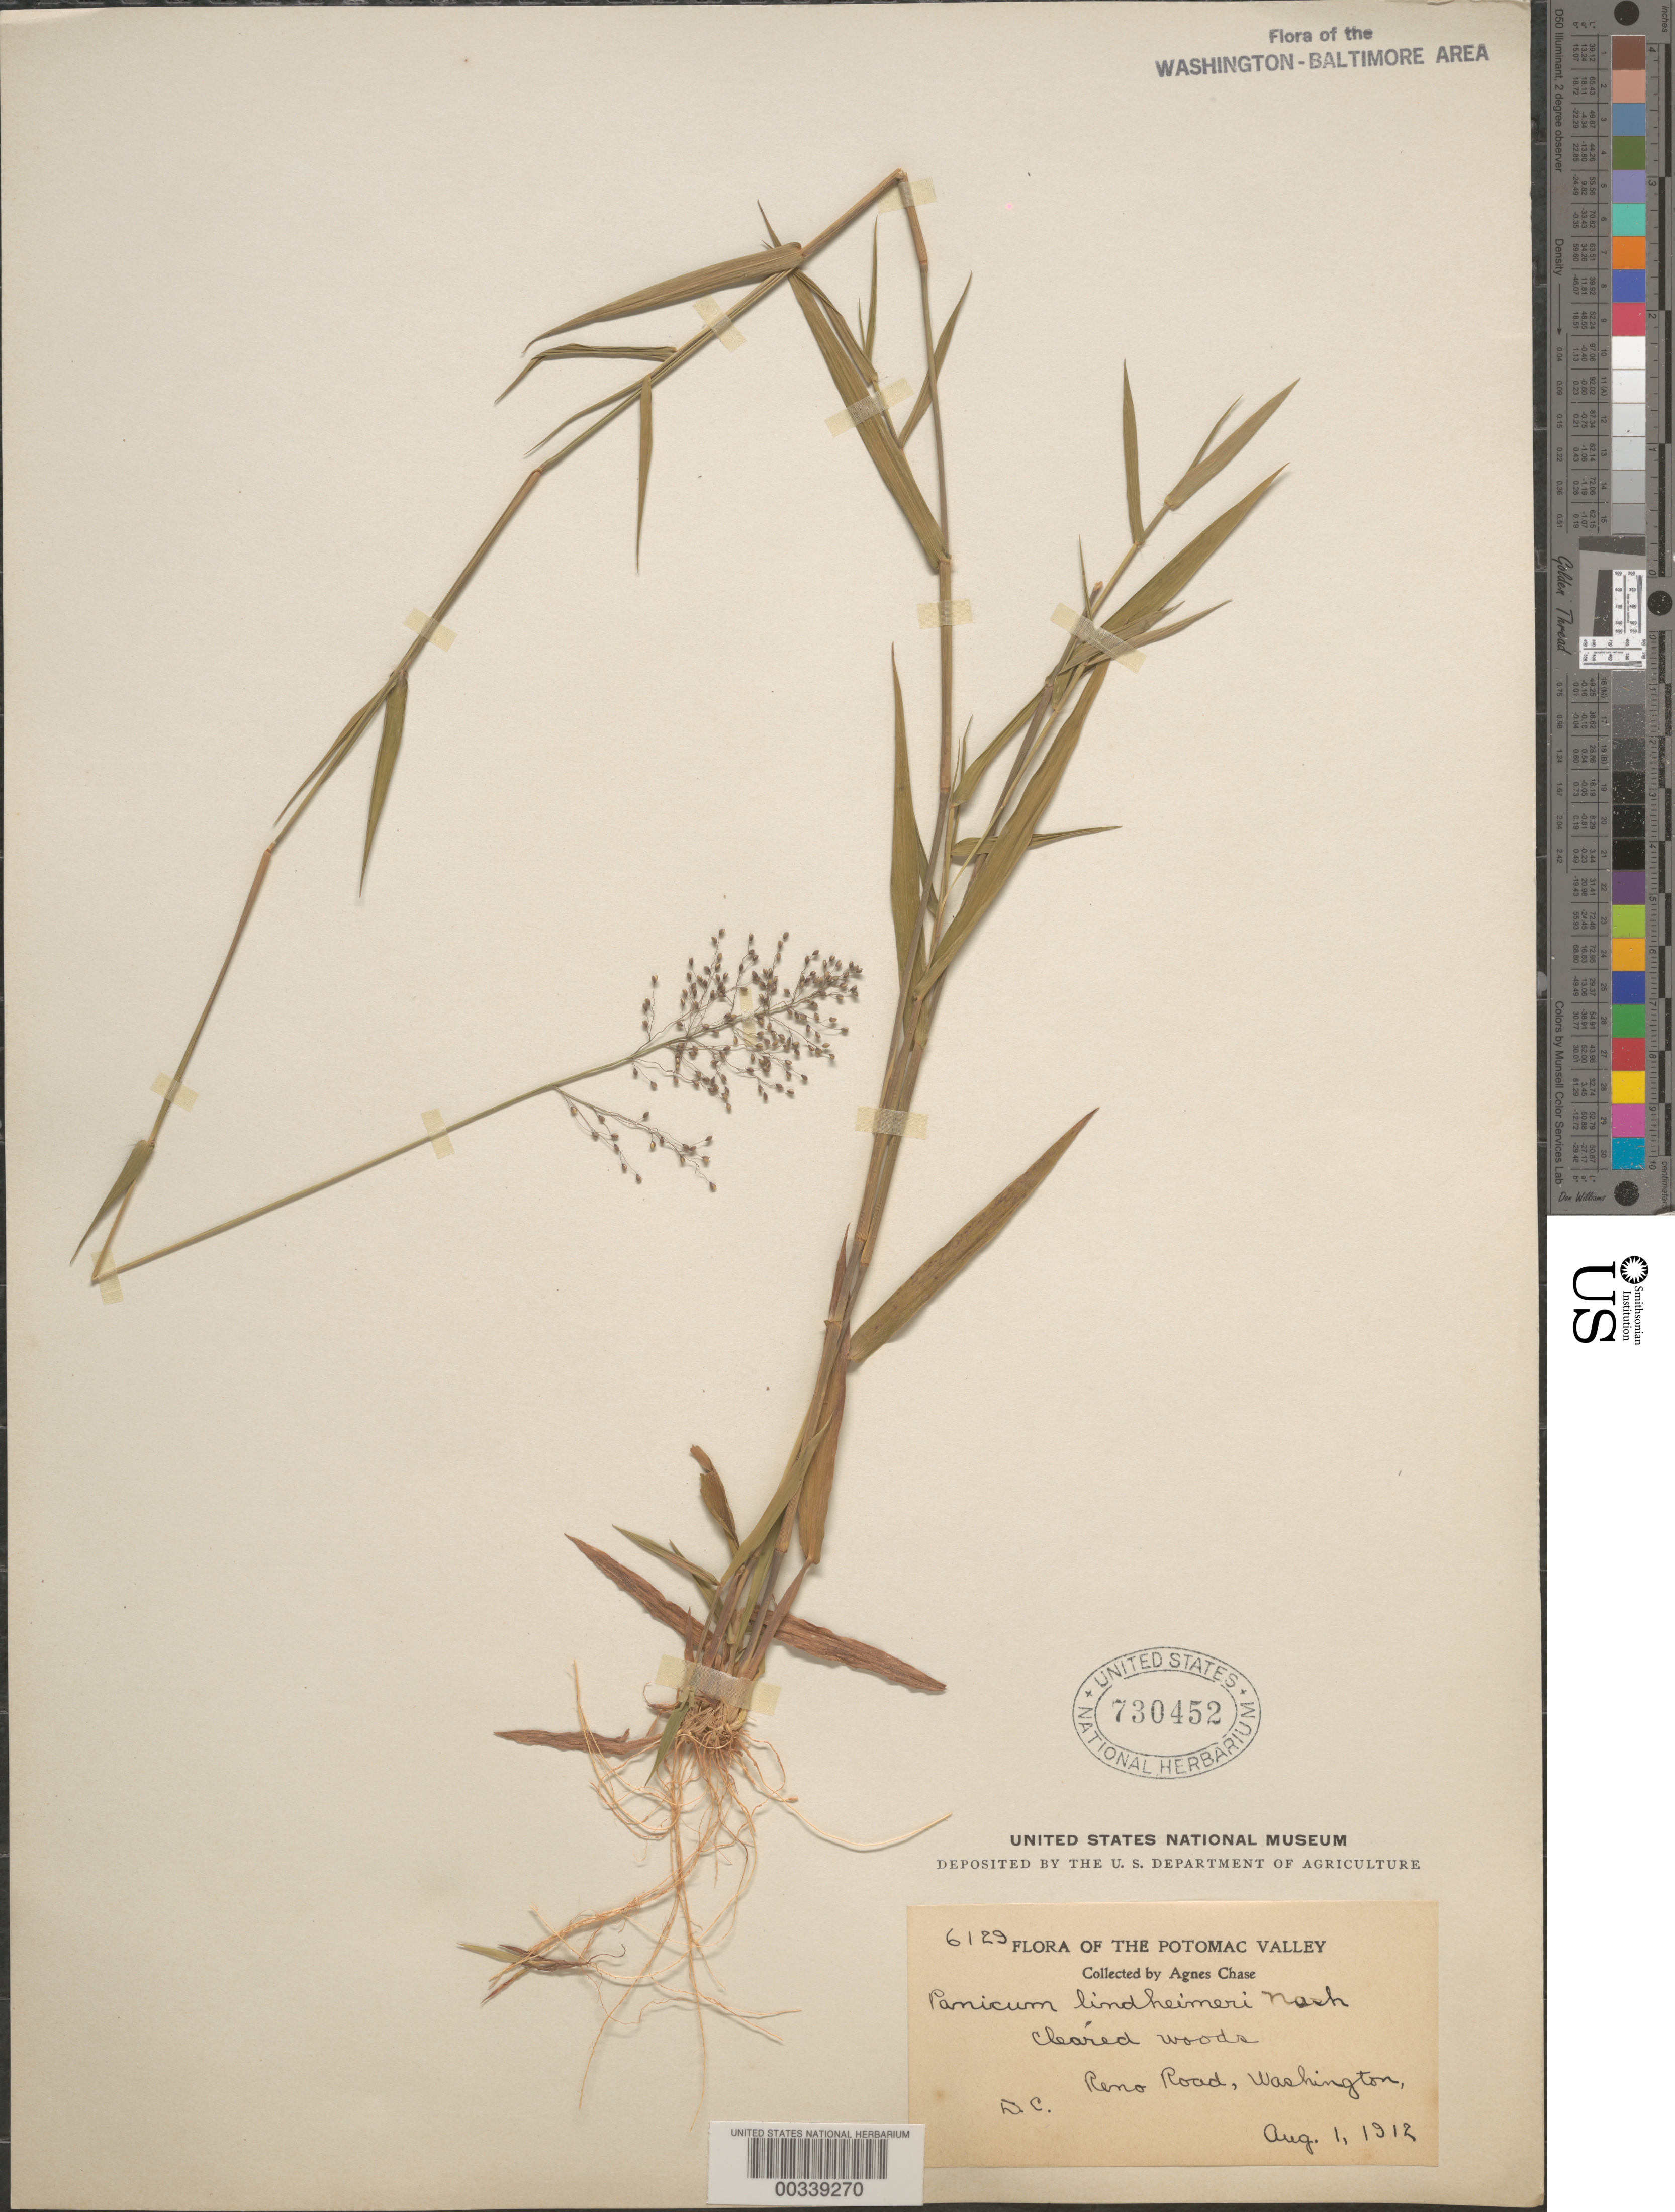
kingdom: Plantae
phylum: Tracheophyta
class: Liliopsida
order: Poales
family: Poaceae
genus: Dichanthelium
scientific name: Dichanthelium acuminatum var. lindheimeri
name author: (Nash) Gould & C.A. Clark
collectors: A. Chase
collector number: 6129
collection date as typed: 01 Aug 1912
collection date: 1912-08-01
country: United States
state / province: District of Columbia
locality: Reno road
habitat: Cleared woods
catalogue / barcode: US 730452